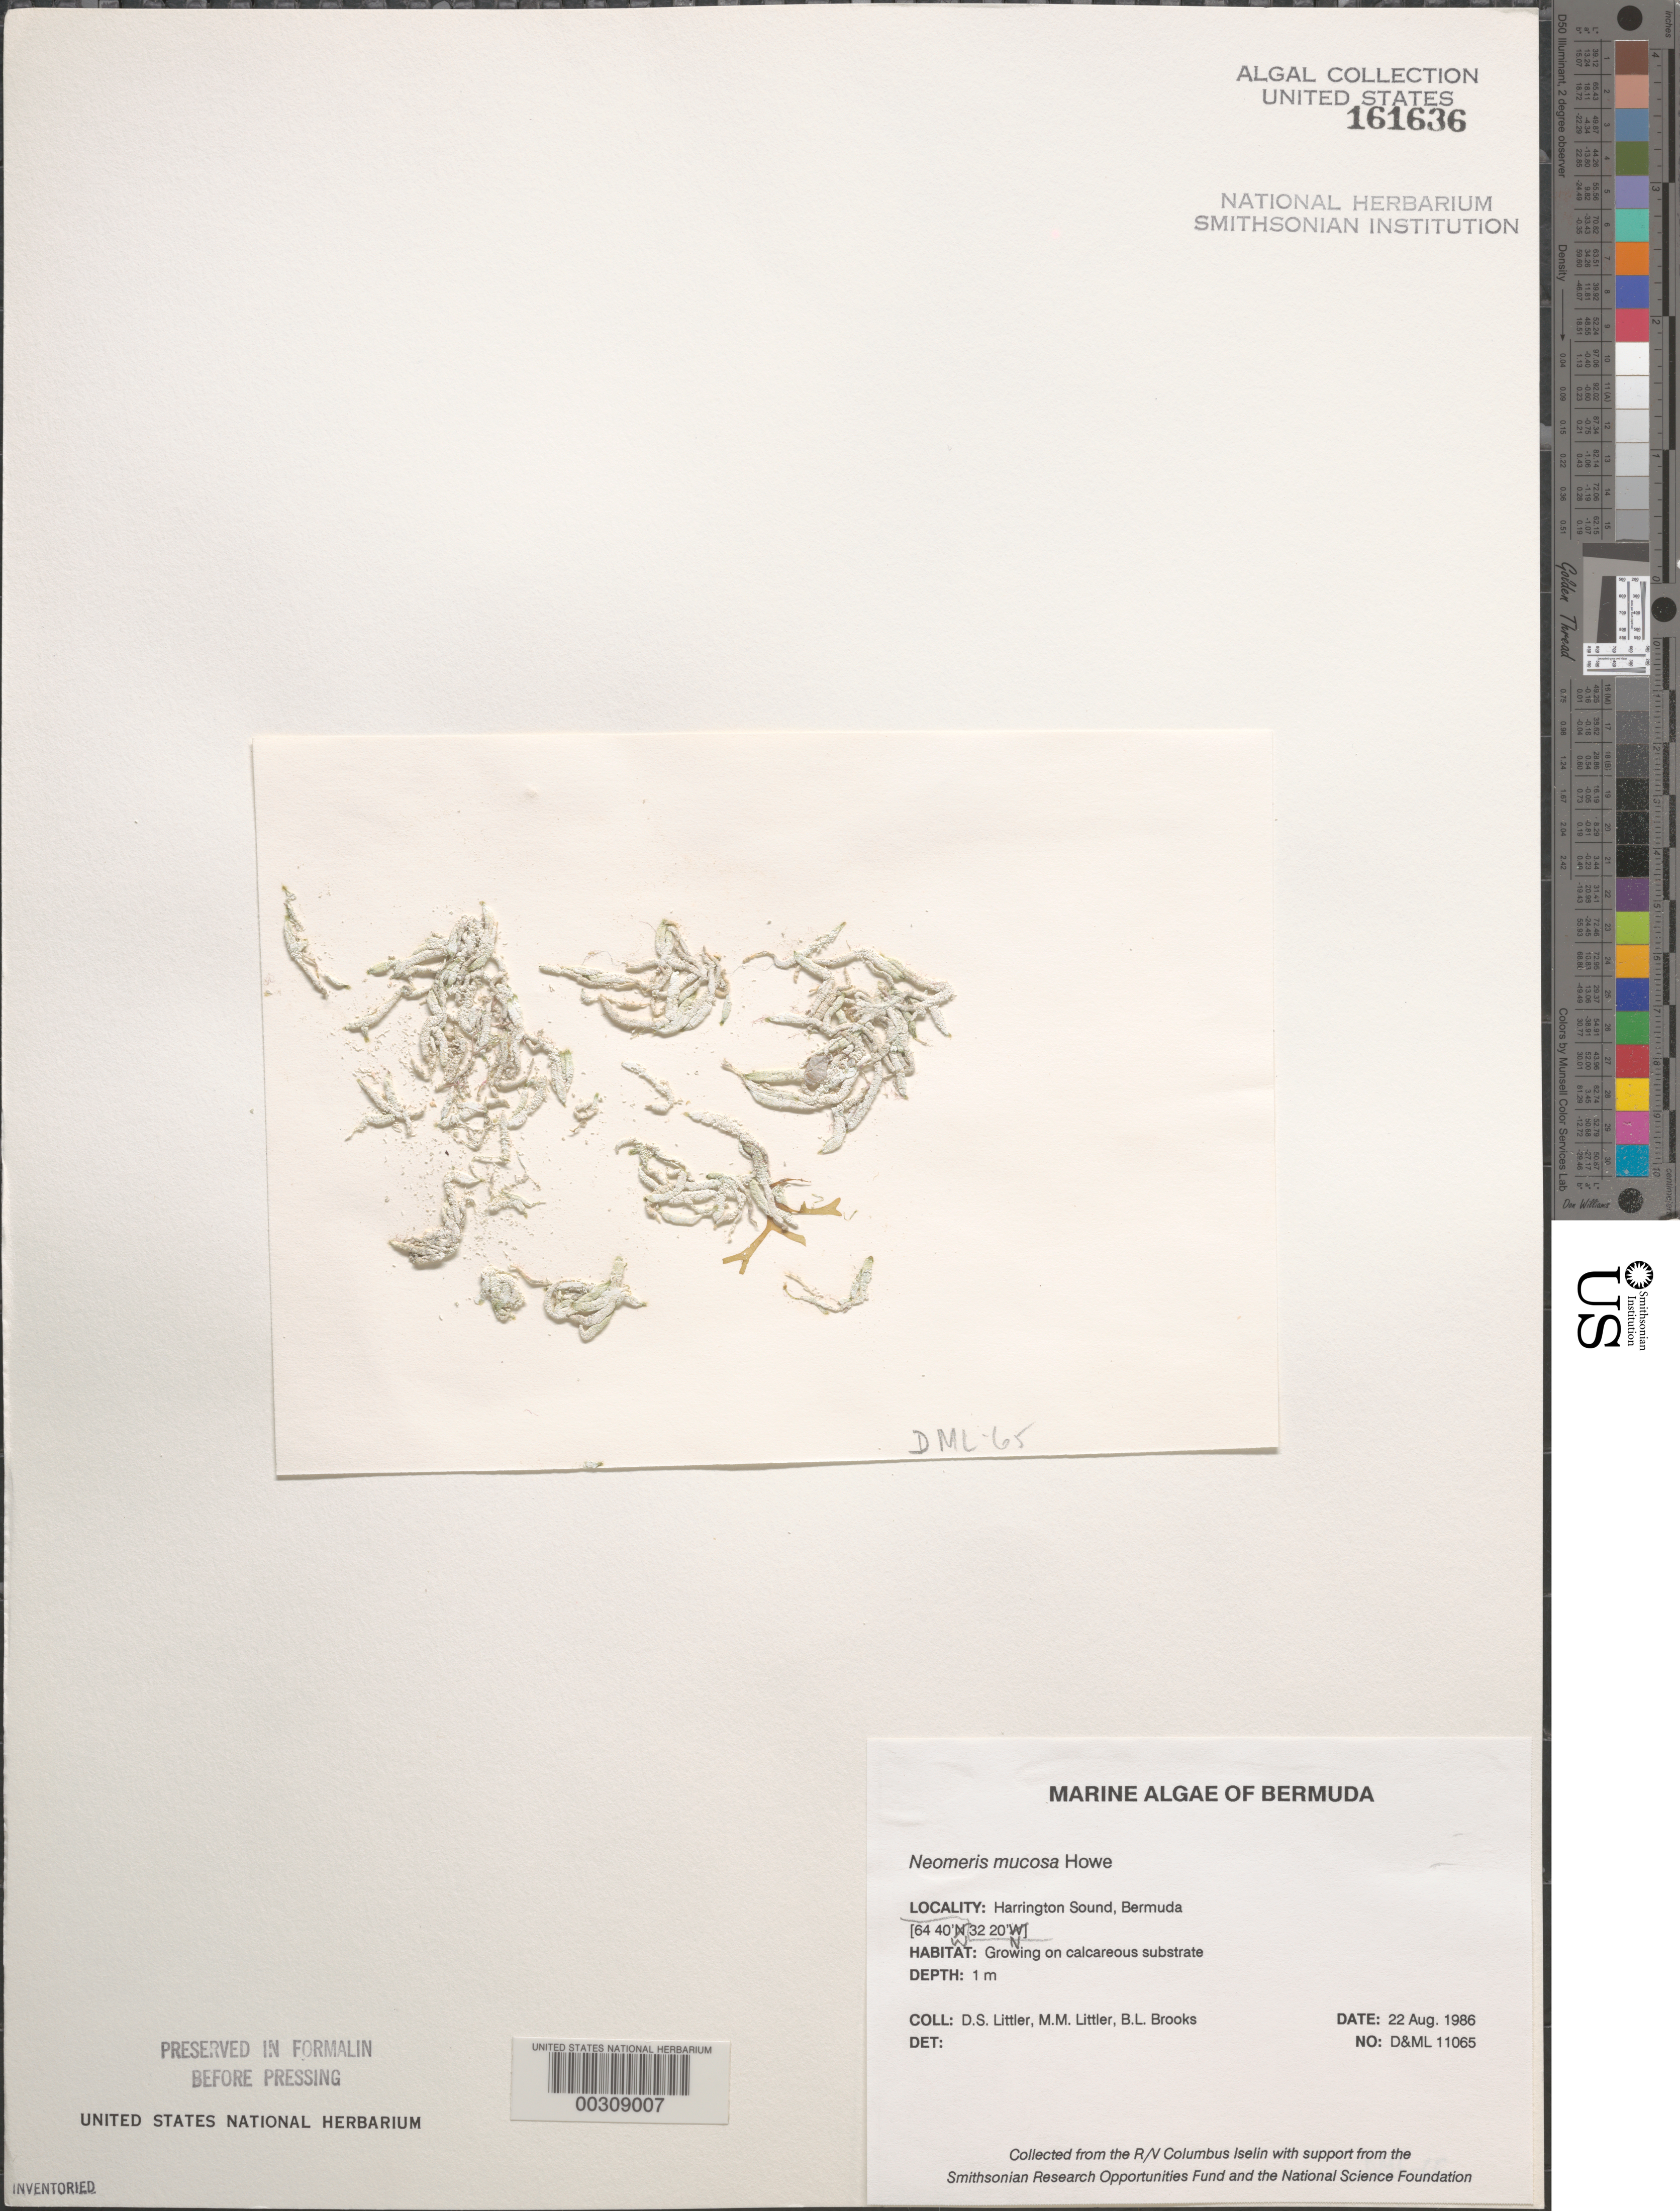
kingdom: Plantae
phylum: Chlorophyta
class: Ulvophyceae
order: Dasycladales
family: Dasycladaceae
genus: Neomeris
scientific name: Neomeris mucosa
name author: M. Howe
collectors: D. S. Littler, M. M. Littler & B. Brooks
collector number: D&ML 11065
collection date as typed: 22 Aug 1986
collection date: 1986-08-22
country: Bermuda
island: Bermuda Island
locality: Harrington Sound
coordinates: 32 20' N, 64 40' W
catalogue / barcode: US 161636